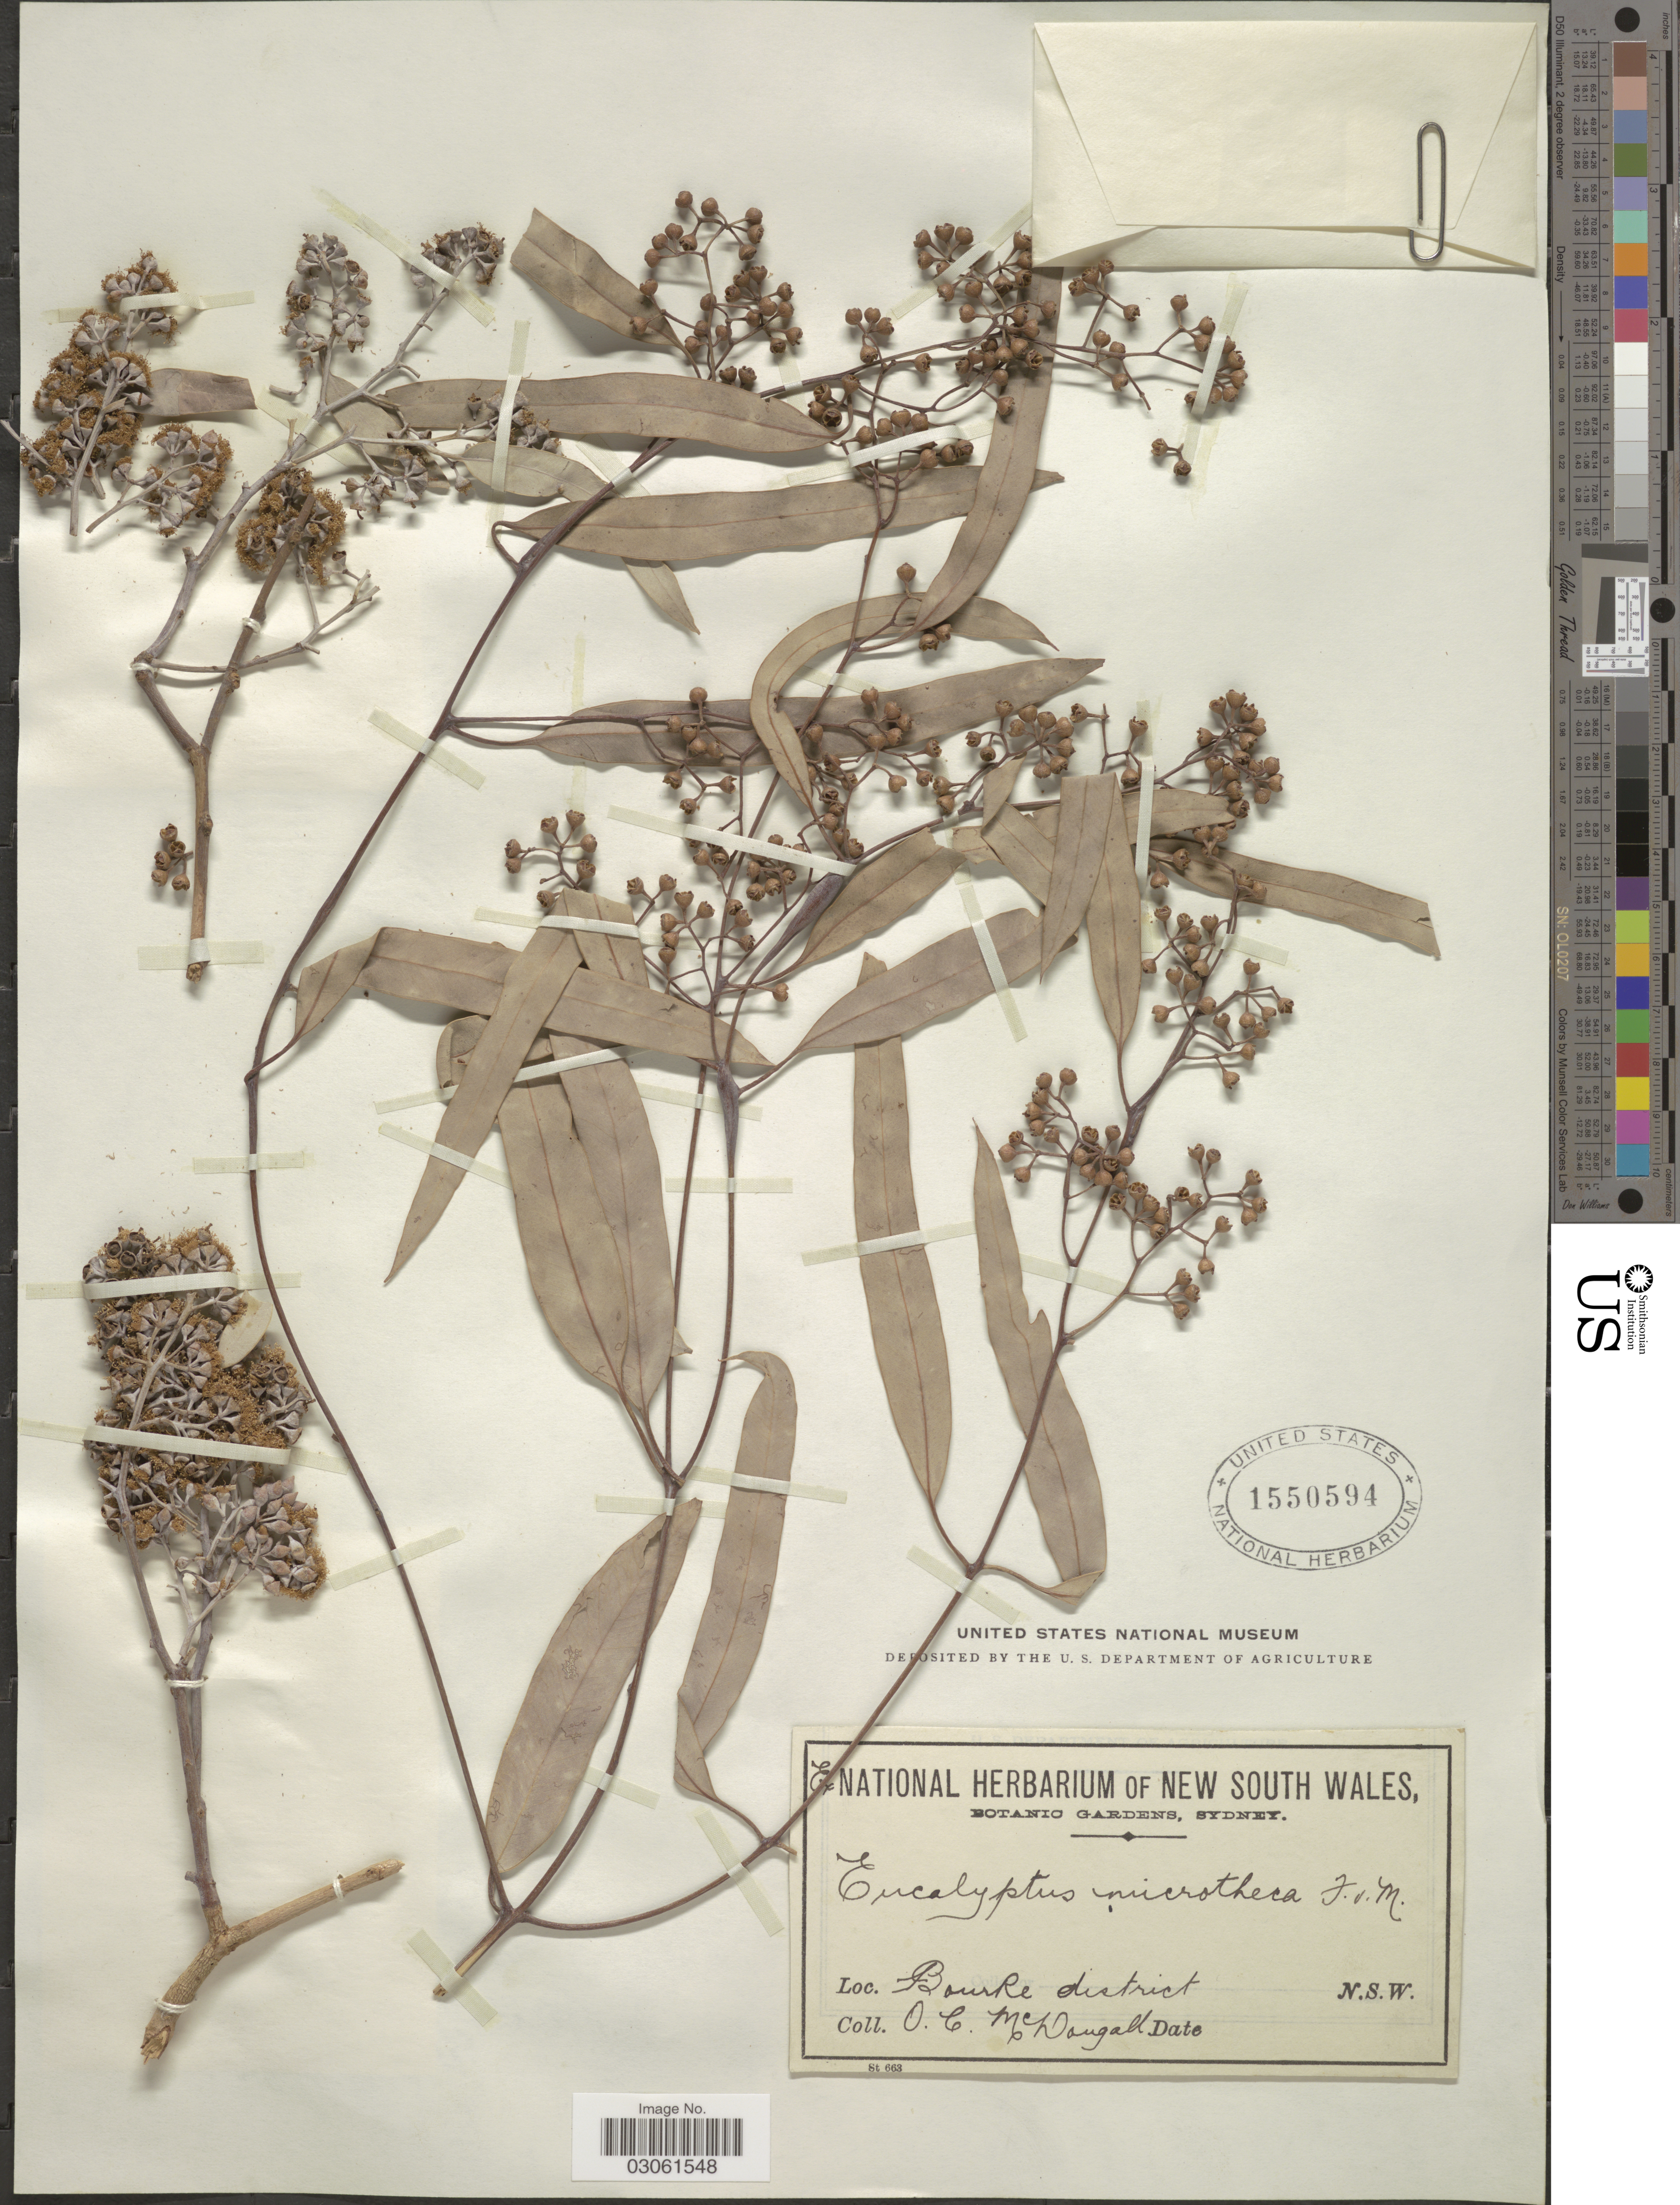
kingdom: Plantae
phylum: Tracheophyta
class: Magnoliopsida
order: Myrtales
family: Myrtaceae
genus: Eucalyptus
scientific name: Eucalyptus microtheca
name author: F. Muell.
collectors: O. McDougall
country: Australia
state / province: New South Wales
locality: Bourke district. N. S. W.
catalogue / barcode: US 1550594